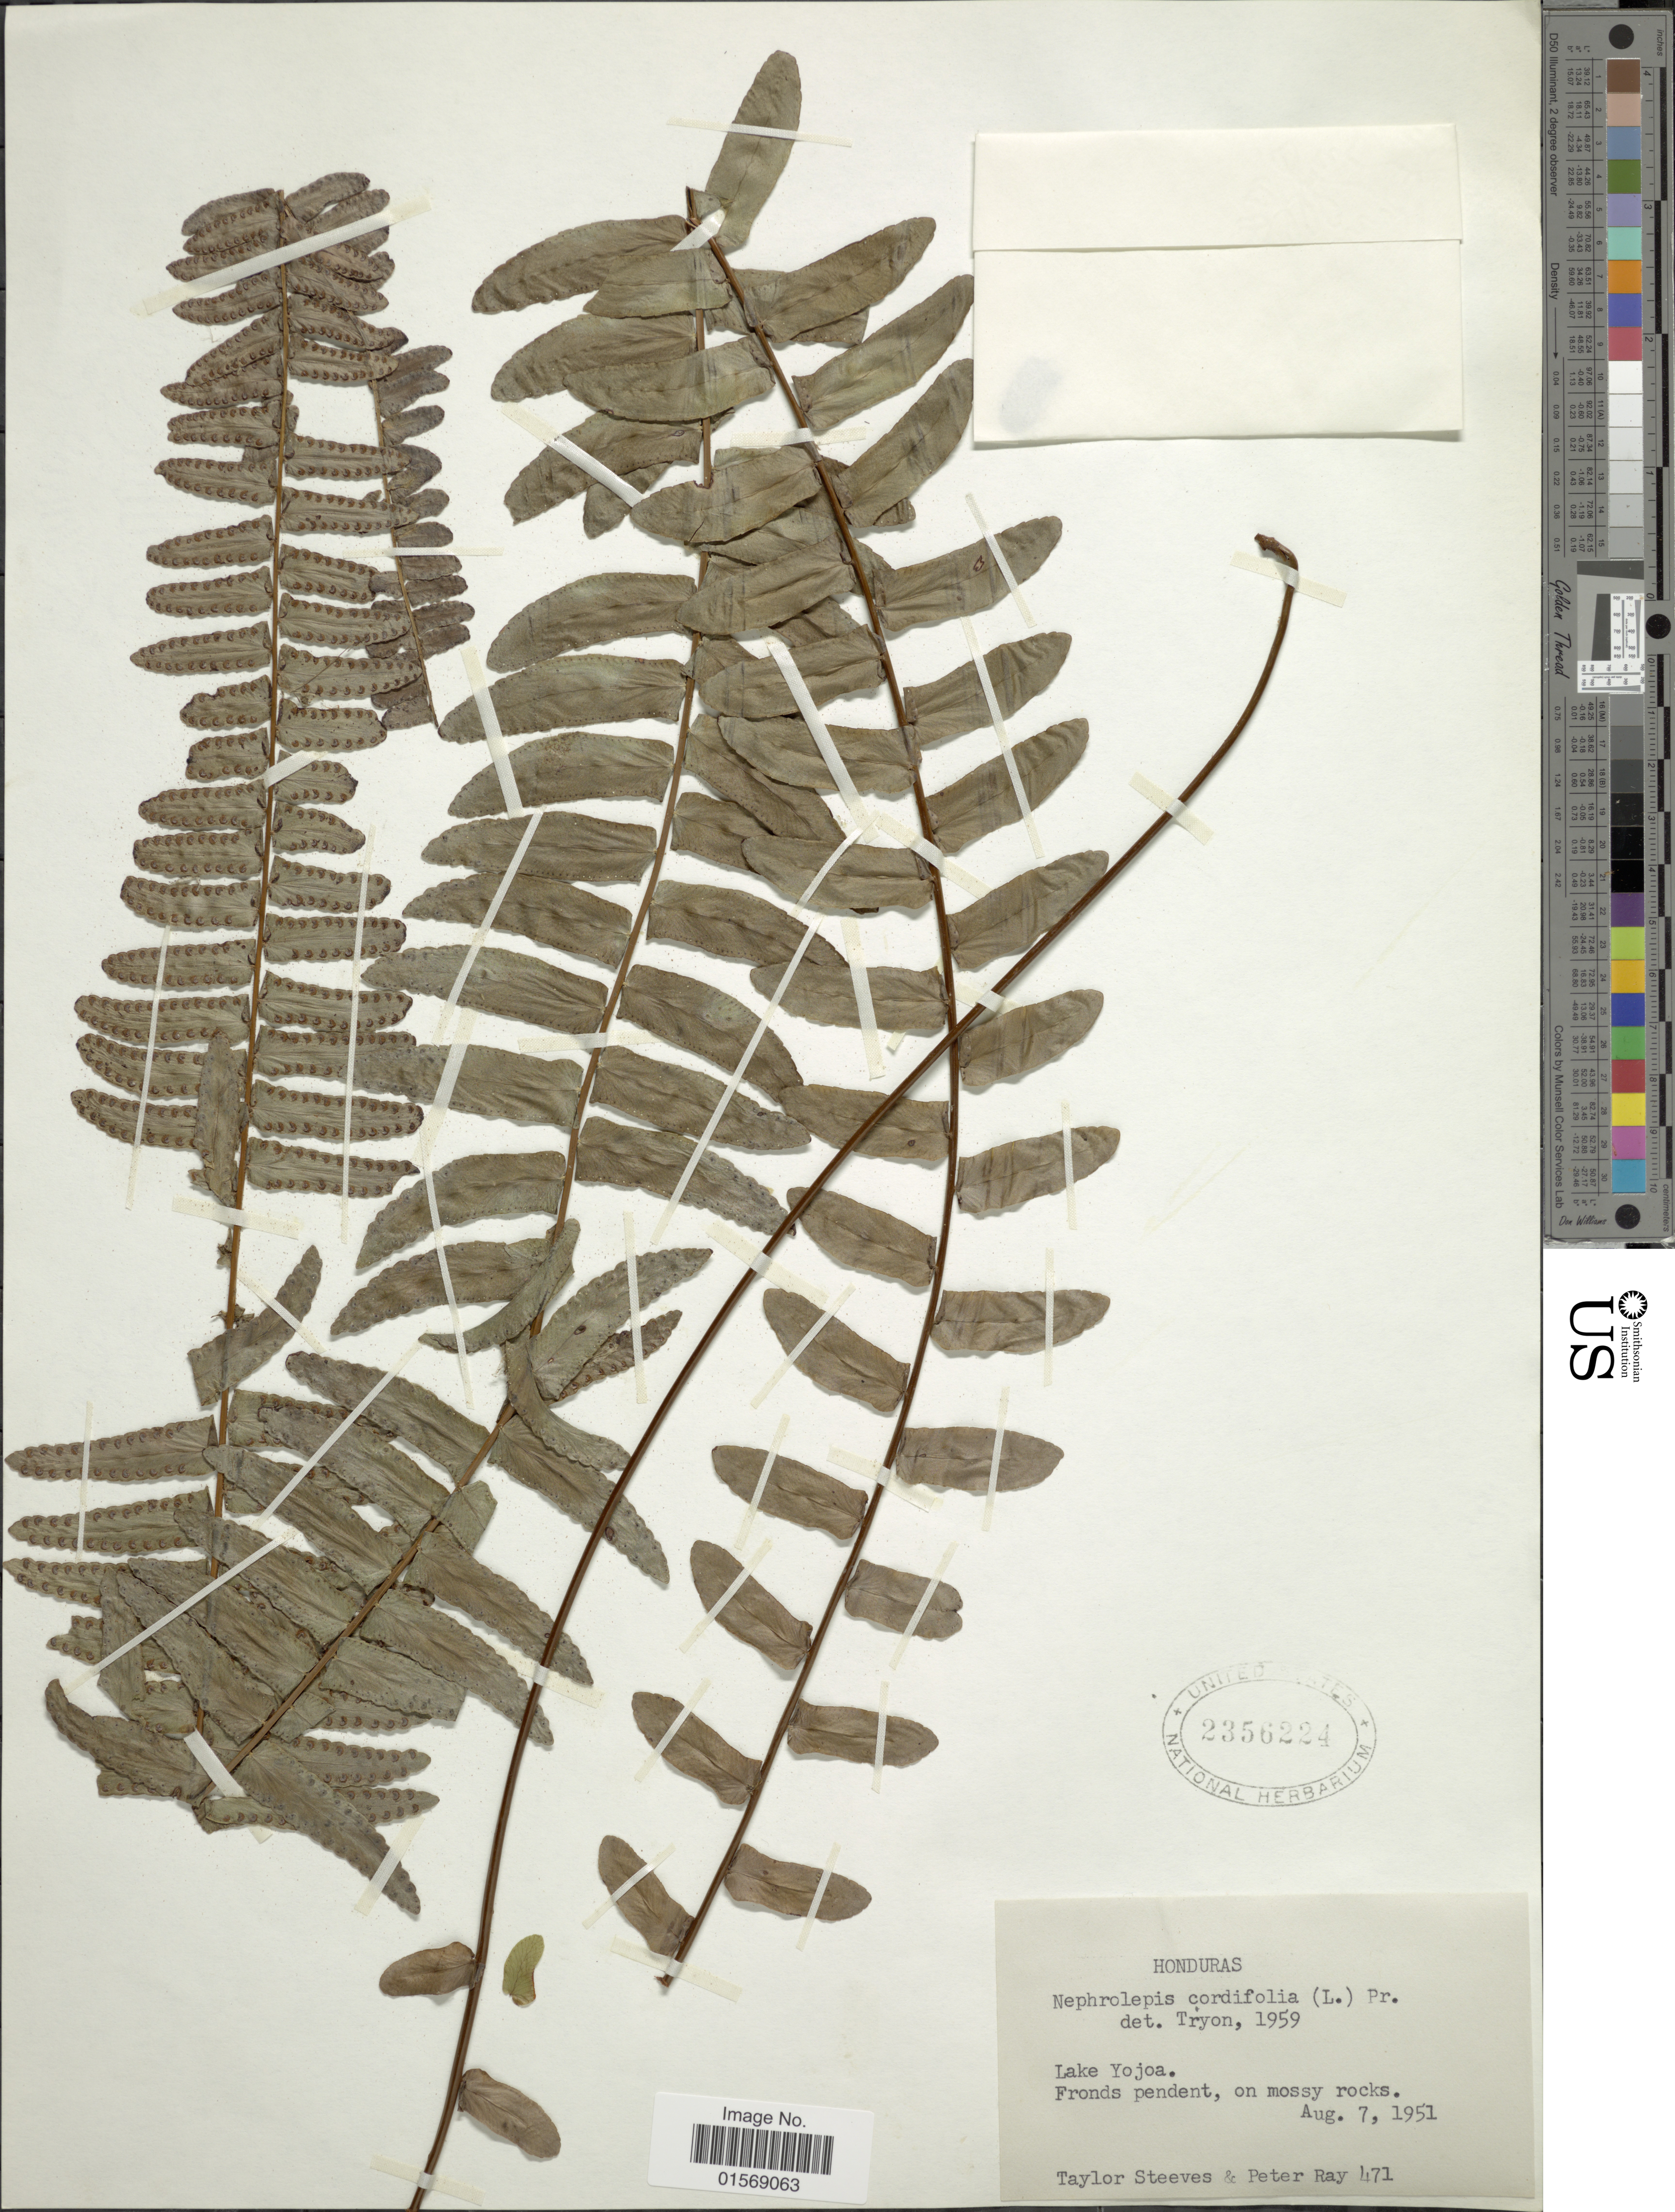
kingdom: Plantae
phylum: Tracheophyta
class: Polypodiopsida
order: Polypodiales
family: Nephrolepidaceae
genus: Nephrolepis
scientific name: Nephrolepis pendula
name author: (Raddi) J. Sm.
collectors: T. Steeves & P. Ray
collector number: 471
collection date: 1951-08-07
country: Honduras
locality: Honduras, Lake Yojoa.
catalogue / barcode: US 2356224